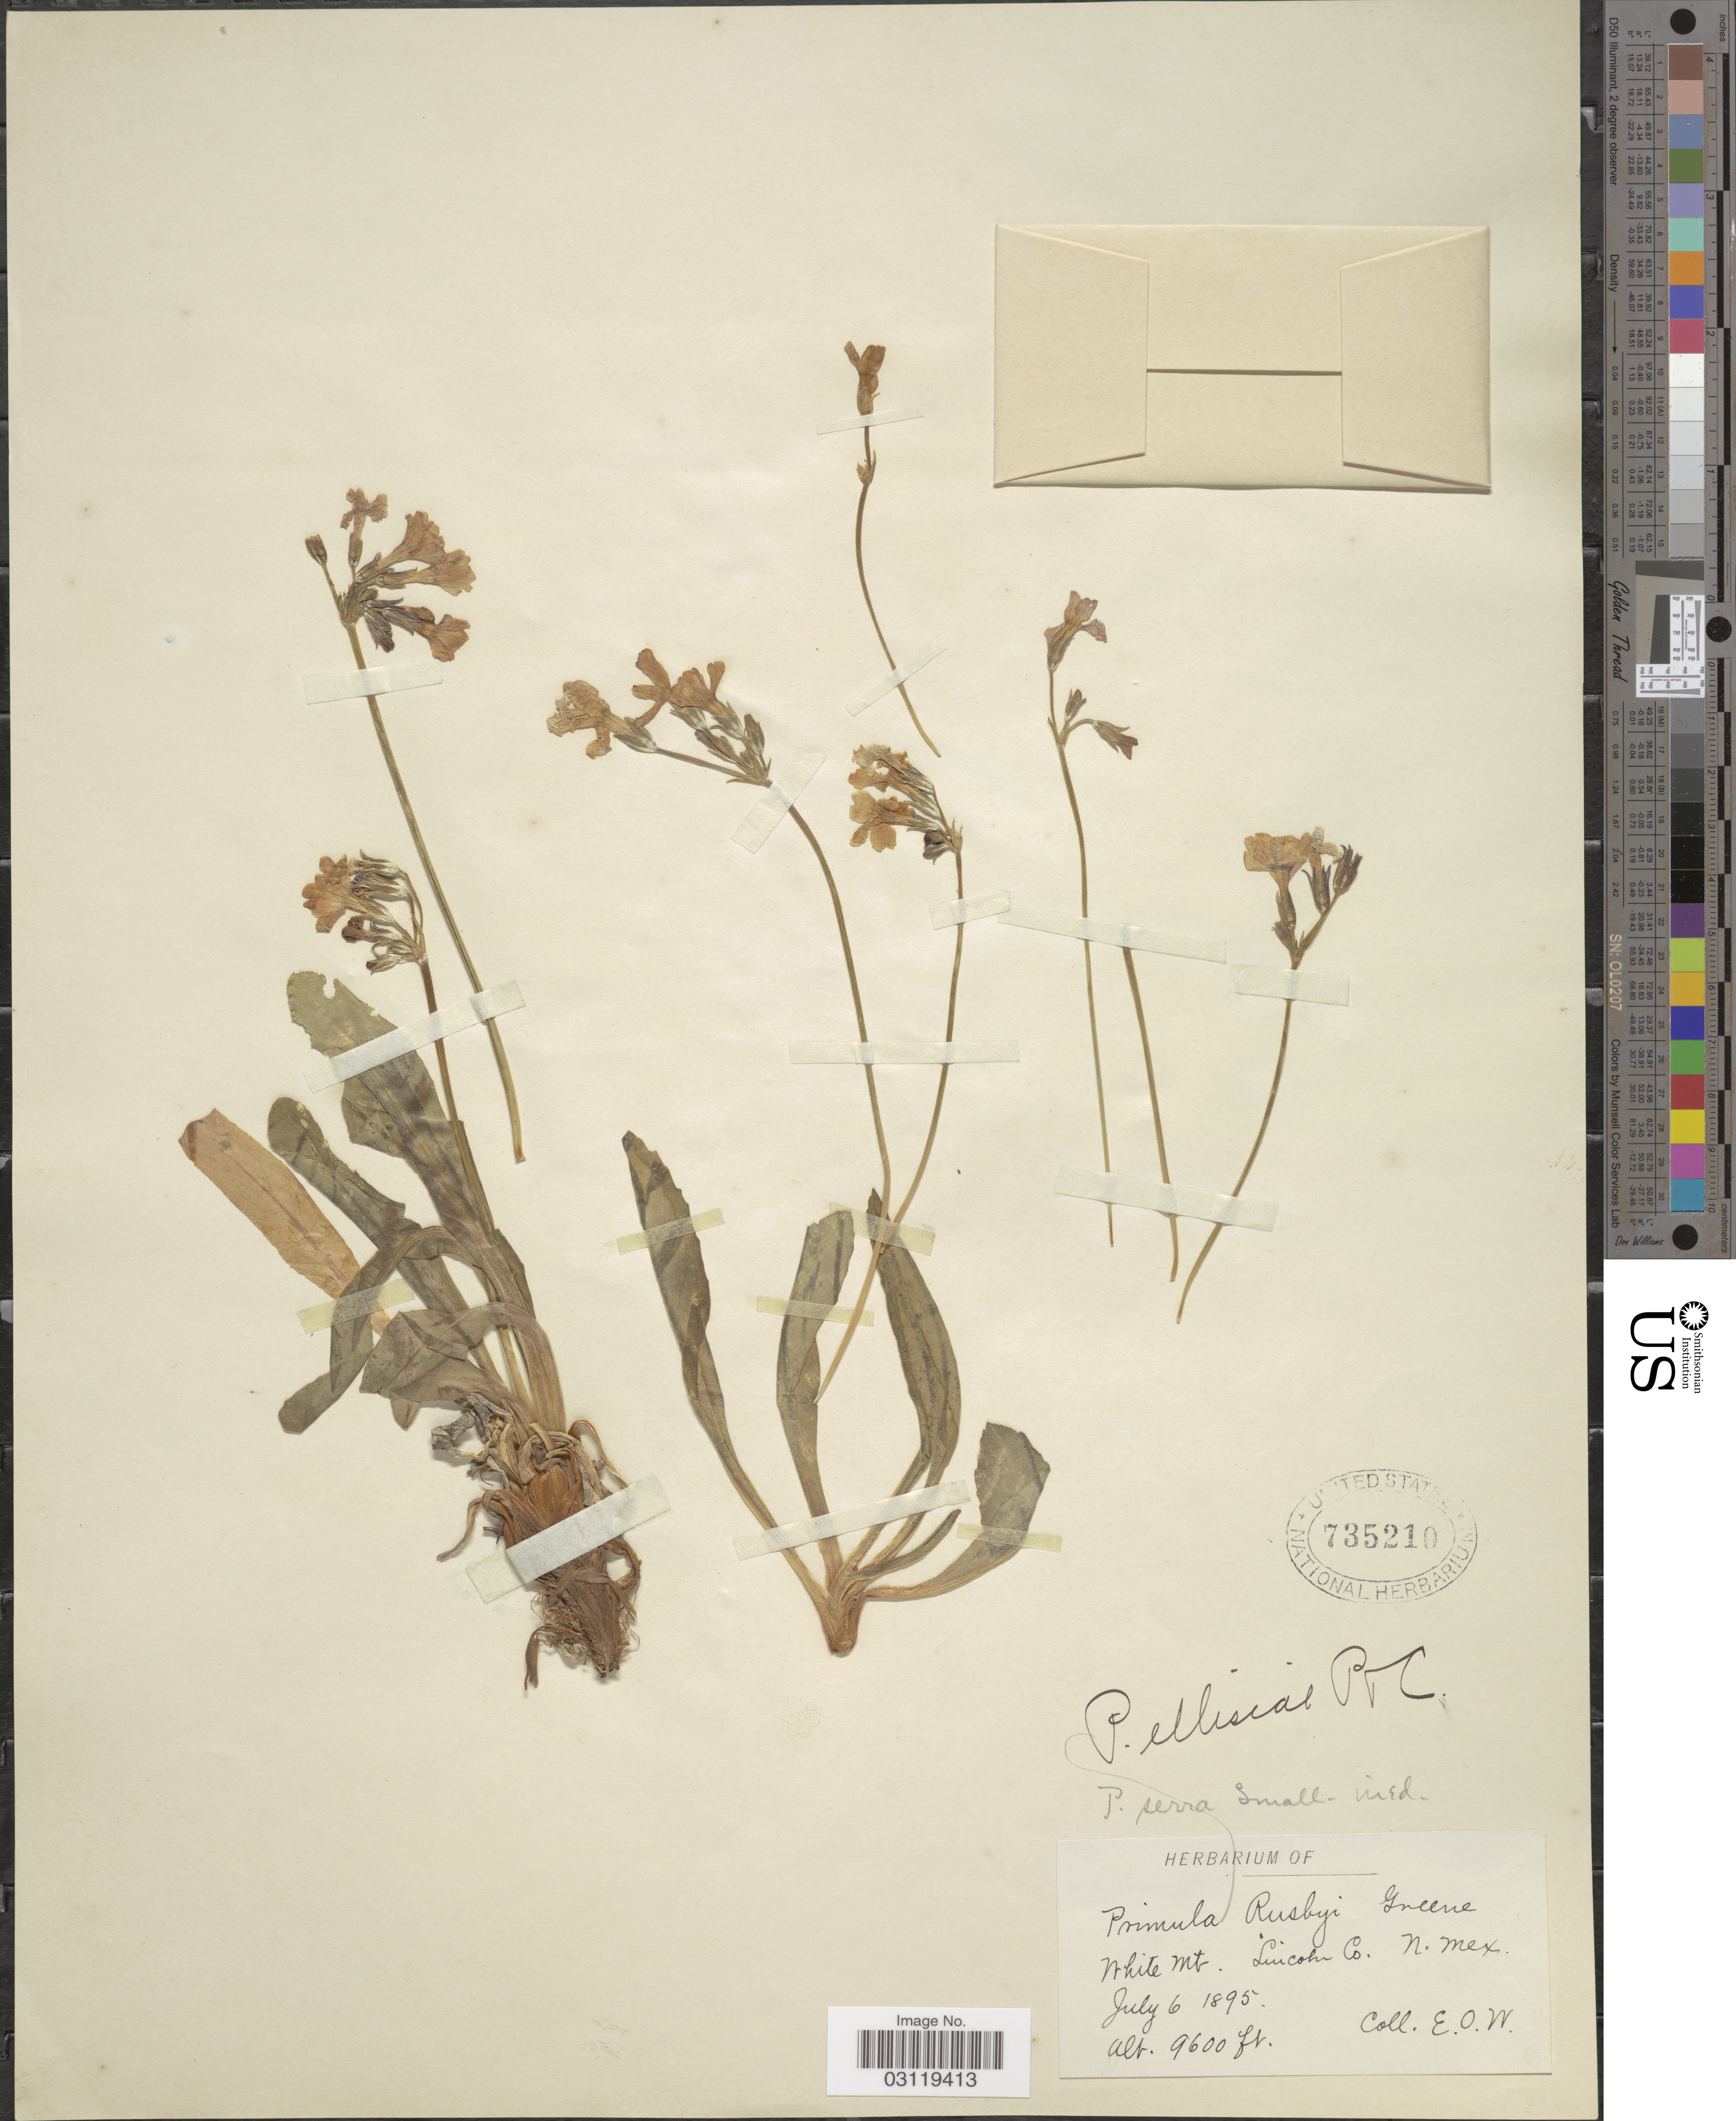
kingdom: Plantae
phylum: Tracheophyta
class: Magnoliopsida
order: Ericales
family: Primulaceae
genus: Primula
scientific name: Primula ellisiae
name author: Pollard & Cockerell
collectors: E. O. W.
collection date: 1895-07-06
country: United States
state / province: New Mexico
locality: White Mt. Lincoln Co.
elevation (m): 2926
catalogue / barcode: US 735210